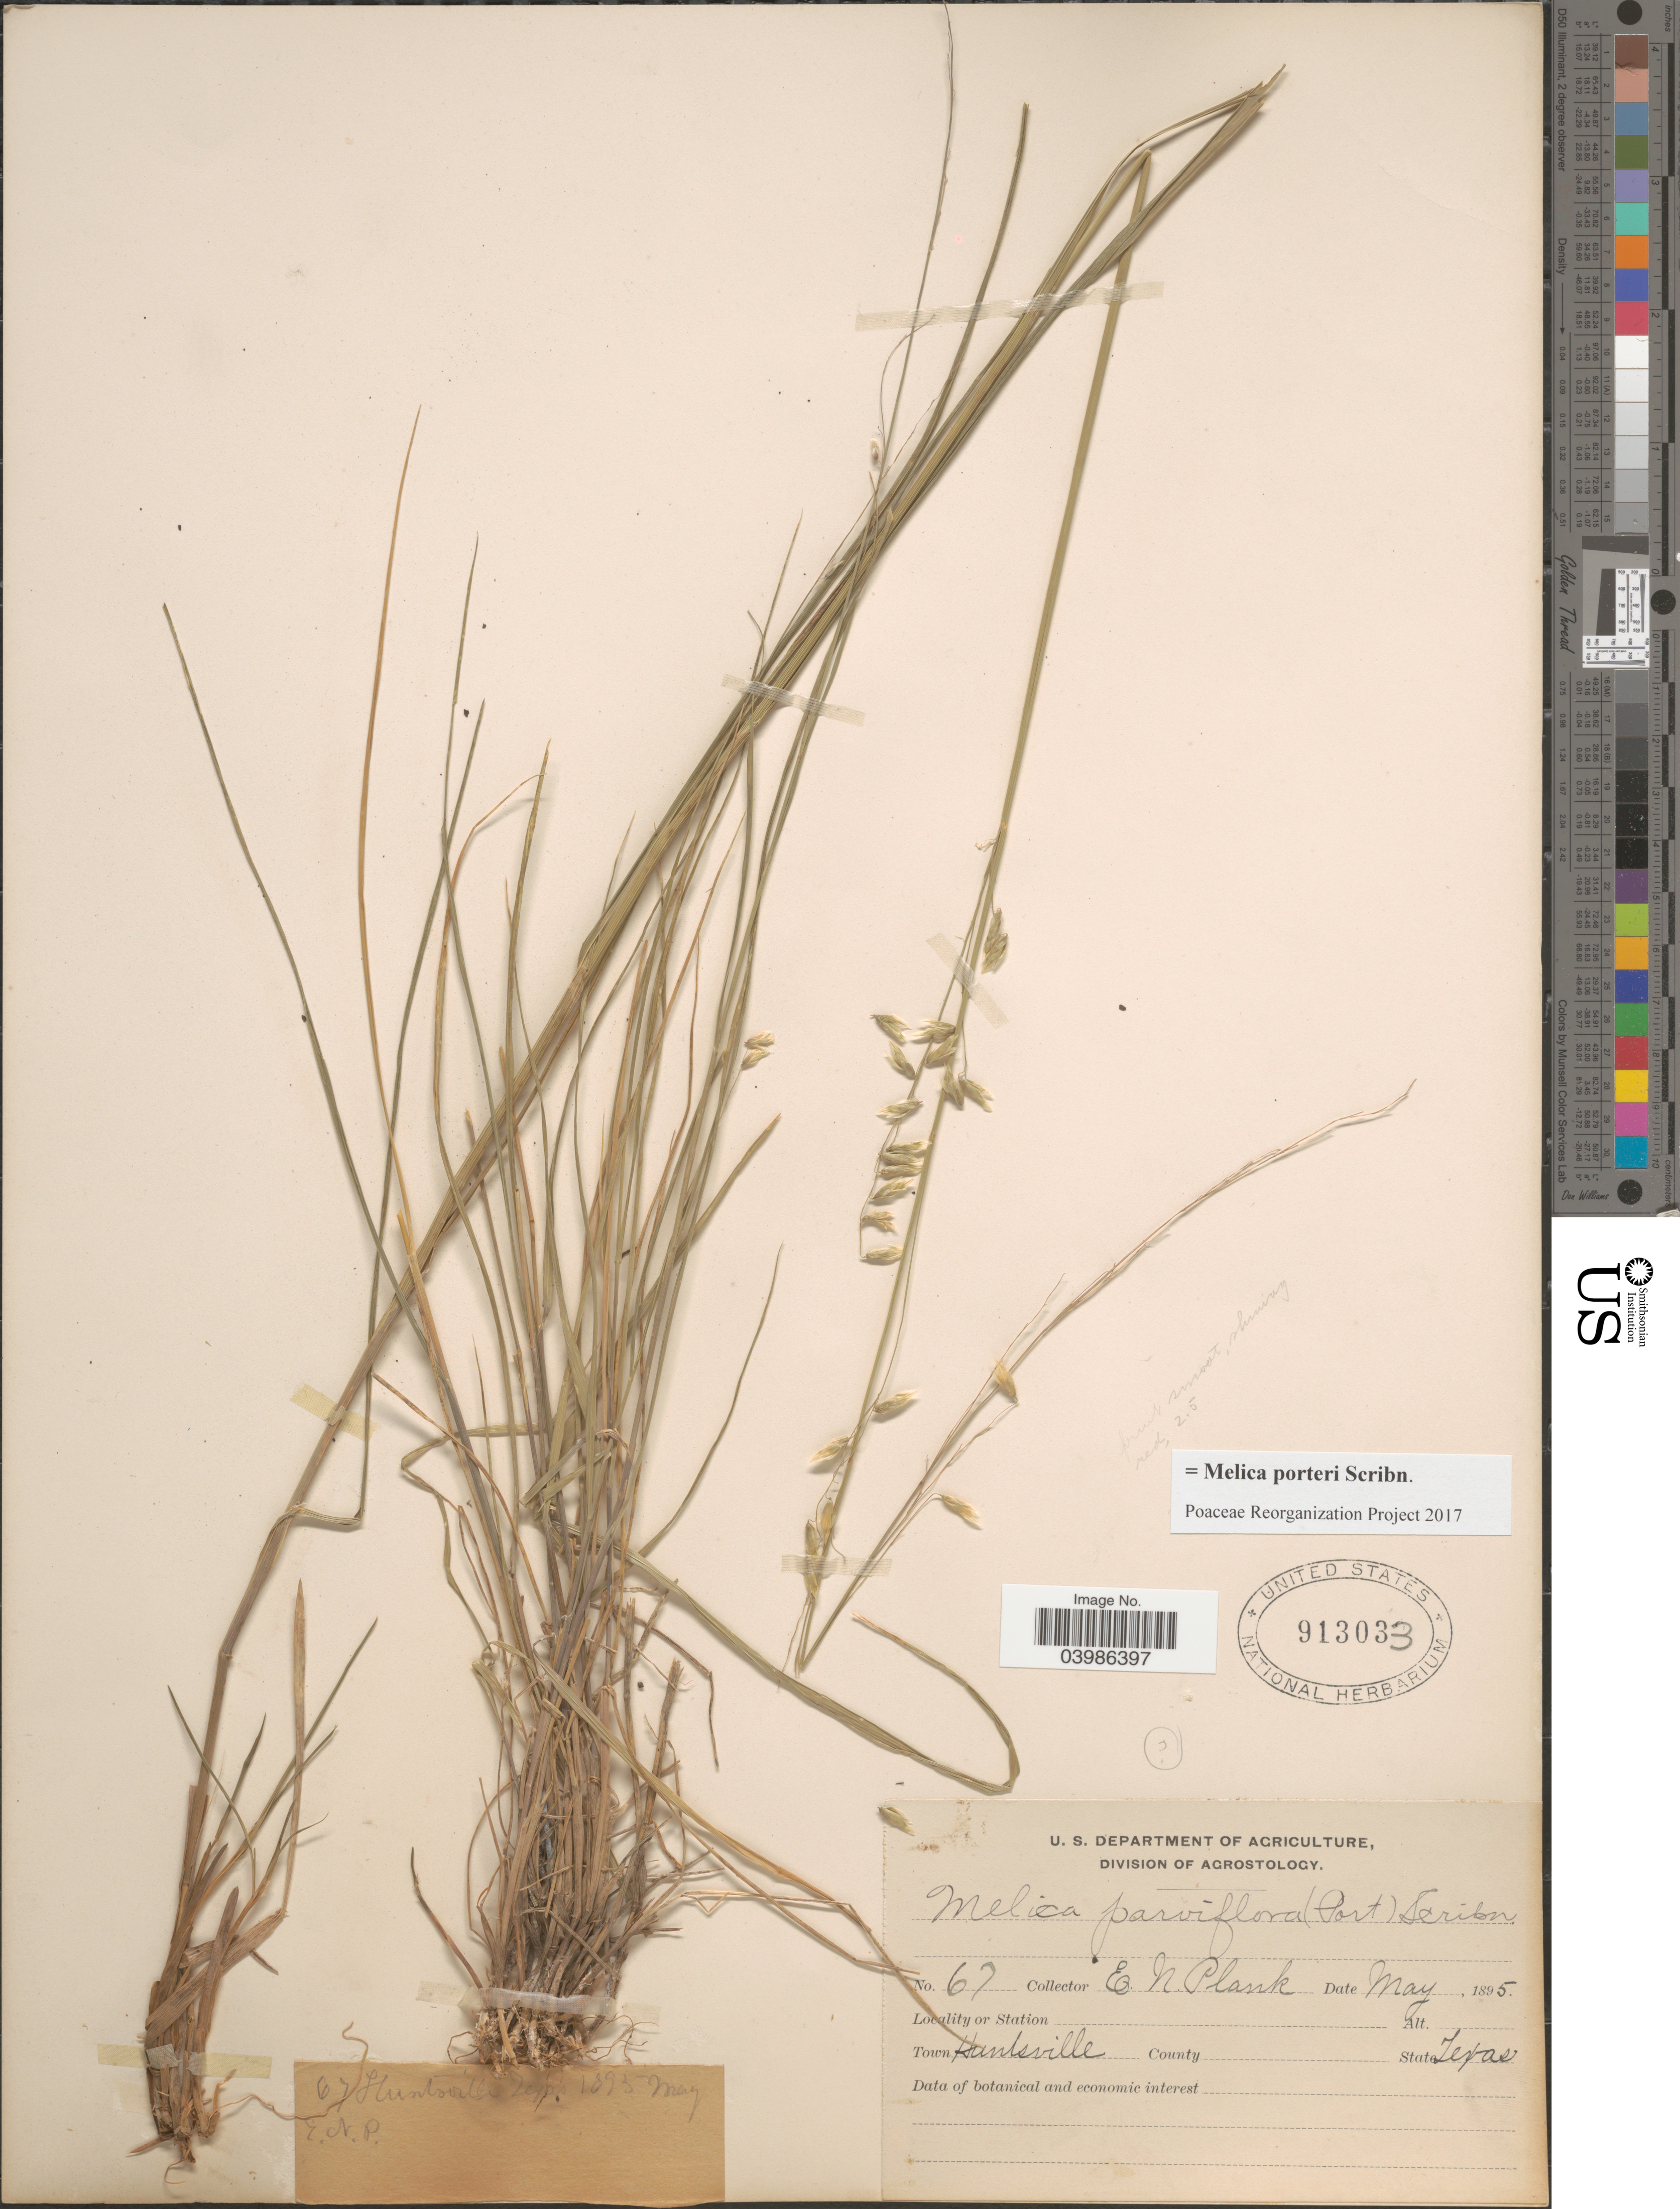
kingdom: Plantae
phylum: Tracheophyta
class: Liliopsida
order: Poales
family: Poaceae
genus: Melica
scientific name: Melica porteri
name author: Scribn.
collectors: E. Plank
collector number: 67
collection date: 1895-05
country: United States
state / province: Texas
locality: Town Huntsville.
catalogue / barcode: US 913033